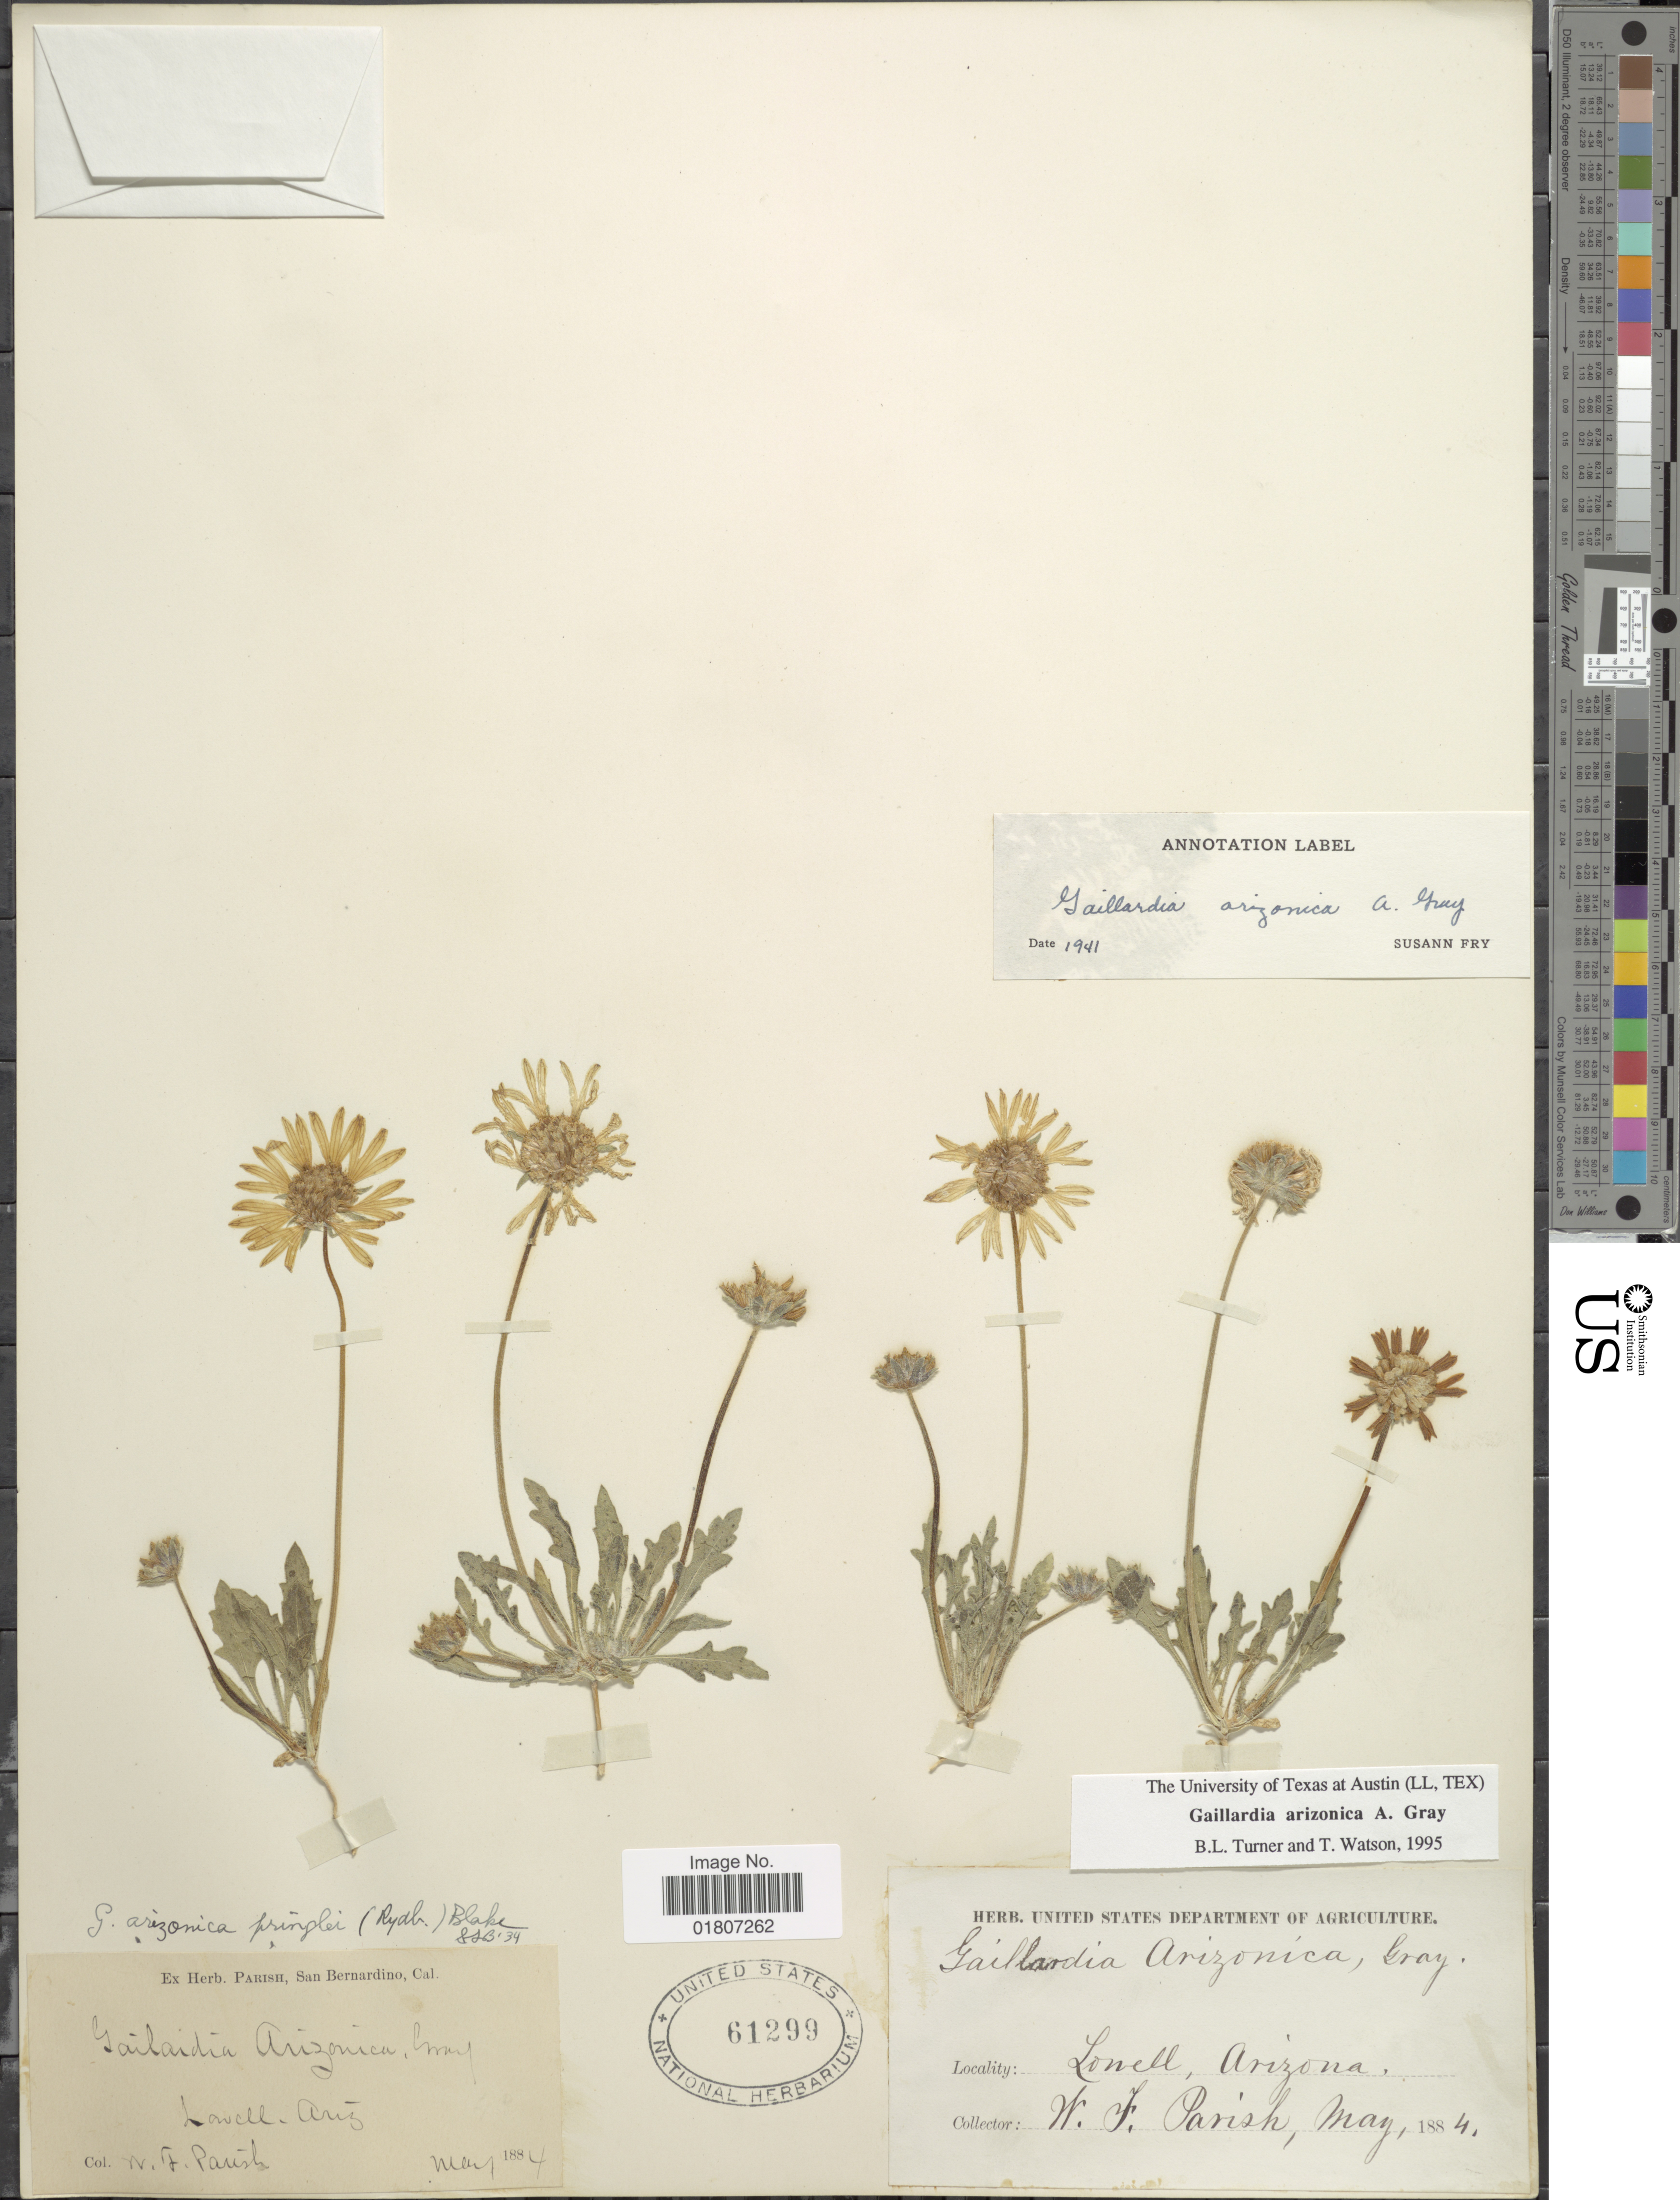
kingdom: Plantae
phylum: Tracheophyta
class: Magnoliopsida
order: Asterales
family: Asteraceae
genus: Gaillardia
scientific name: Gaillardia arizonica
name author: A. Gray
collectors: W. F. Parish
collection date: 1884-05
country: United States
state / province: Arizona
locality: Lowell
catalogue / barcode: US 61299